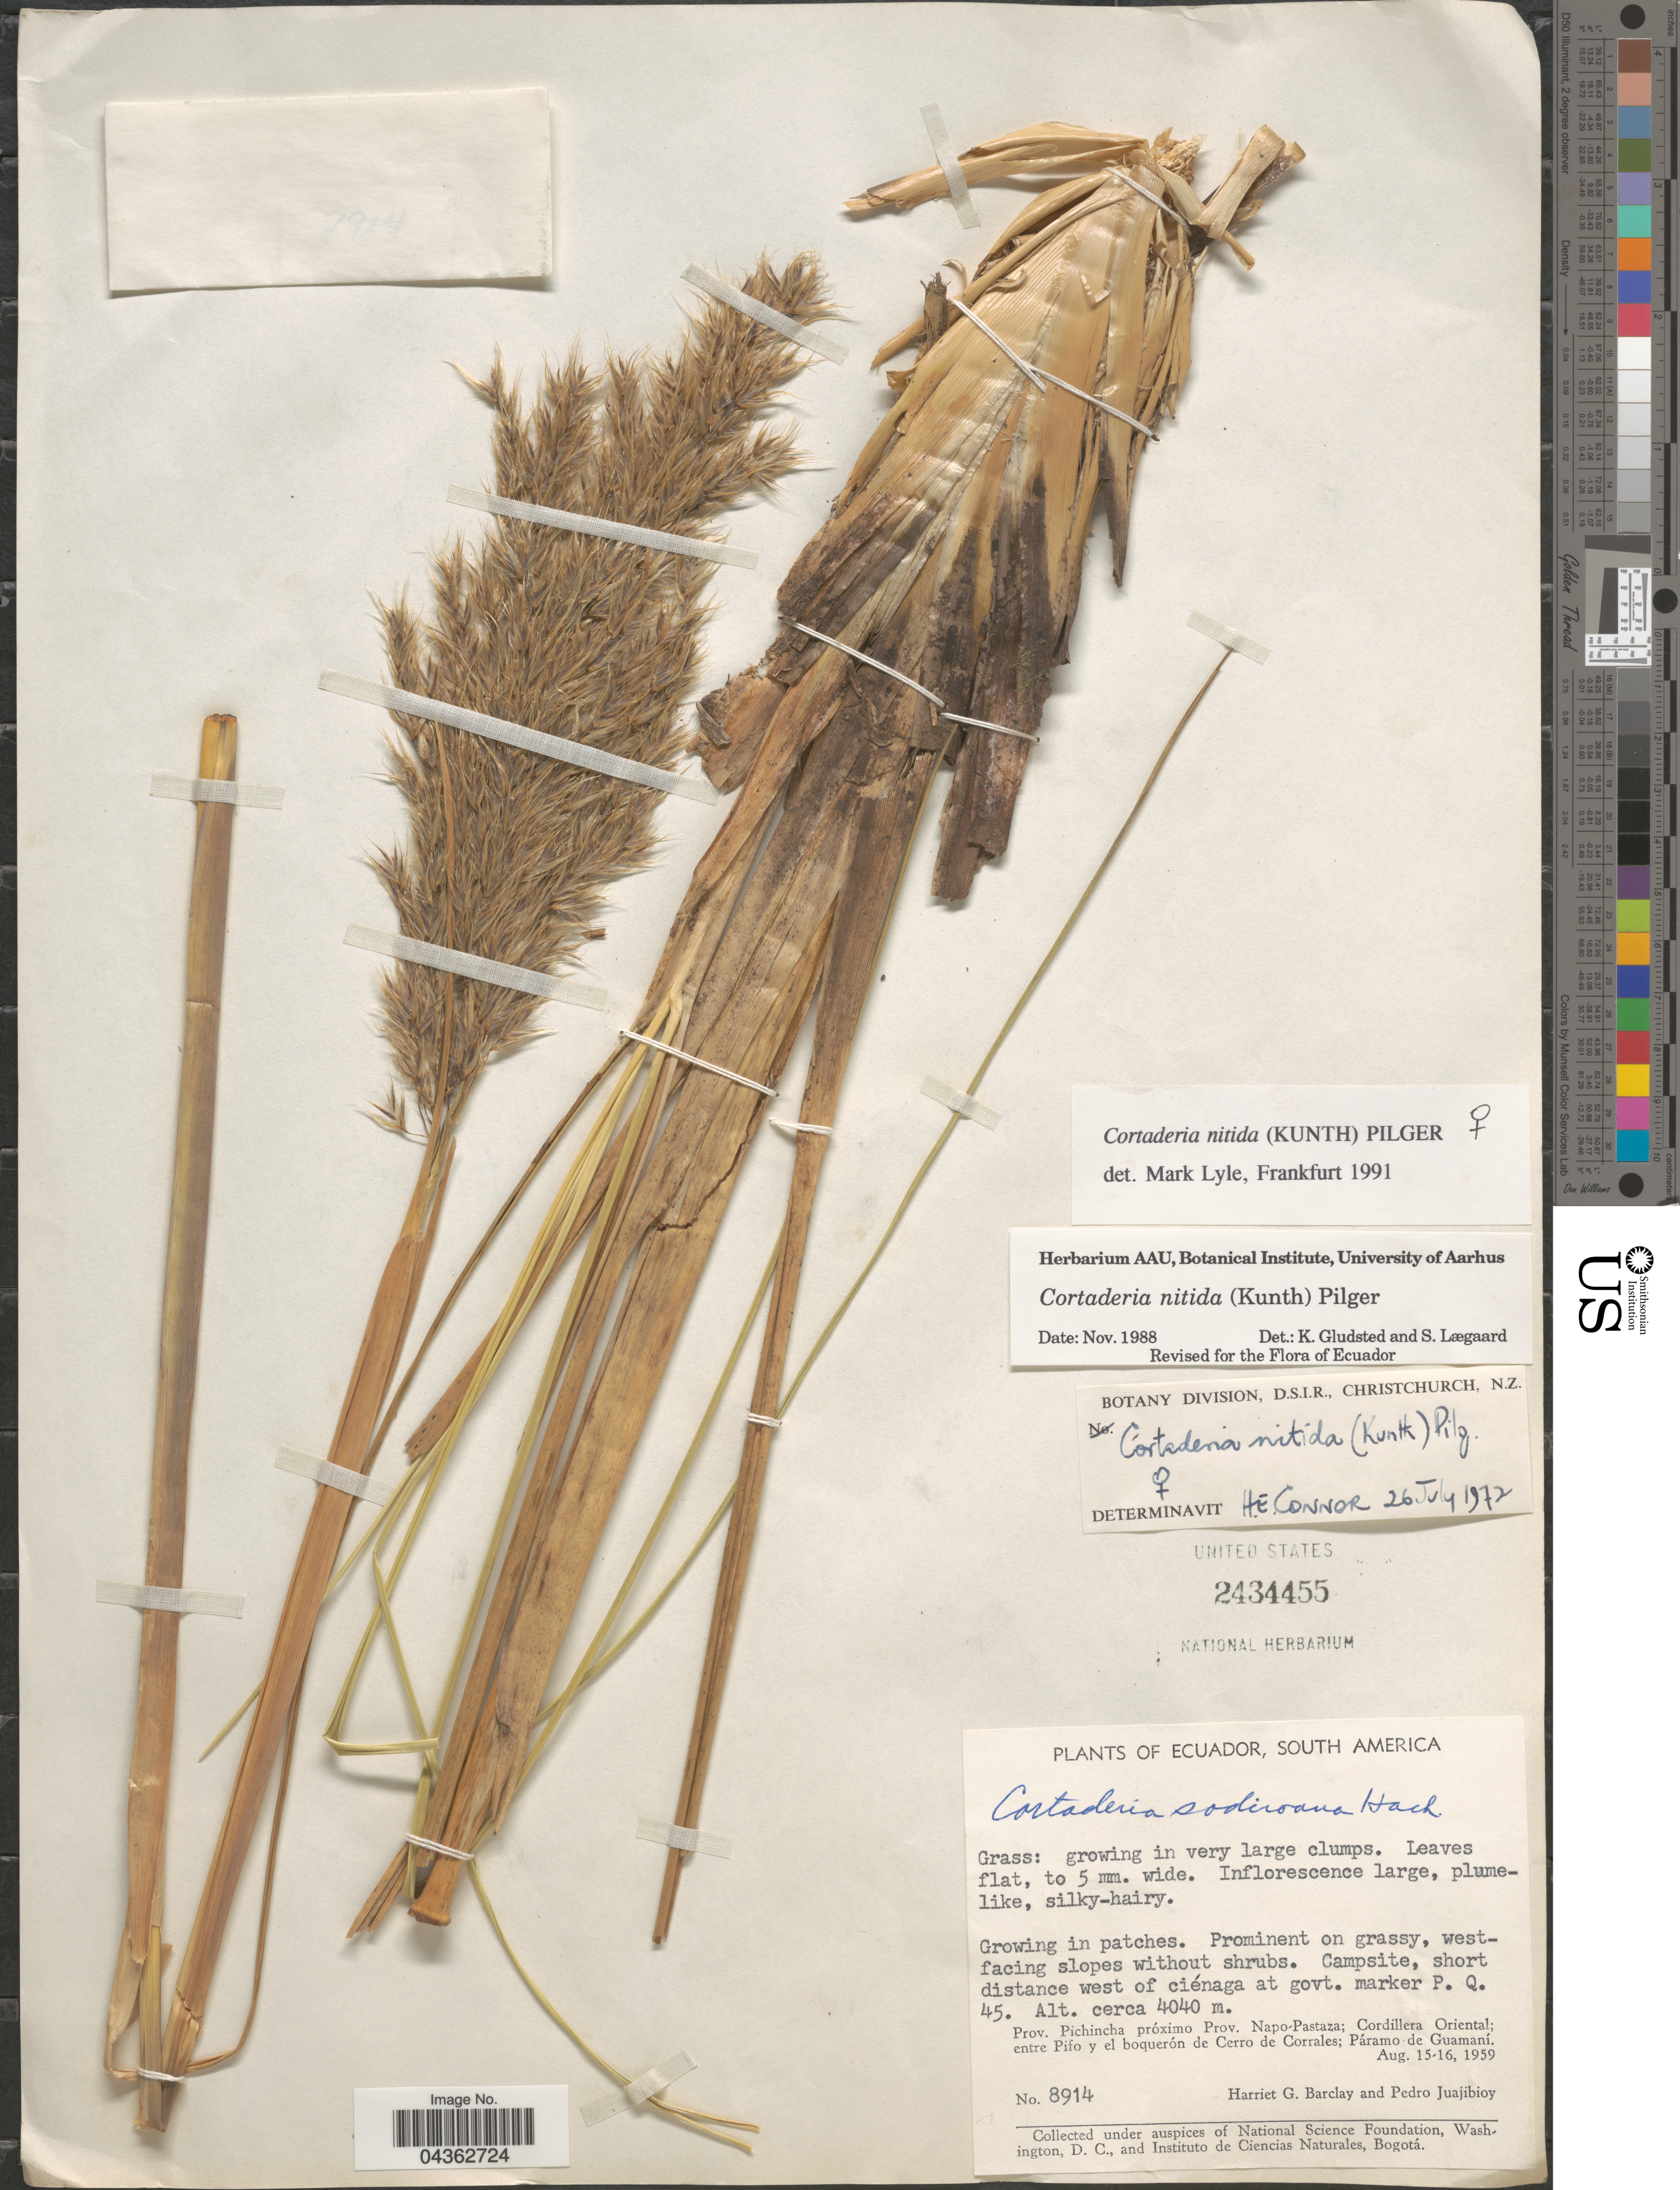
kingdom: Plantae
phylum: Tracheophyta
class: Liliopsida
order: Poales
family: Poaceae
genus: Cortaderia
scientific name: Cortaderia nitida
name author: (Kunth) Pilg.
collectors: H. G. Barclay & P. Juajibioy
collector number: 8914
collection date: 1959-08-15/1959-08-16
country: Ecuador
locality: West-facing slopes. Campsite, short distance west of ciénaga at govt. marker P. Q. 45. Prov. Pichincha próximo Prov. Napo-Pastaza; Cordillera Oriental; entre Pifo y el boquerón de Cerro de Corrales; Páramo de Guamaní.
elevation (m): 4040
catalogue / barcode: US 2434455